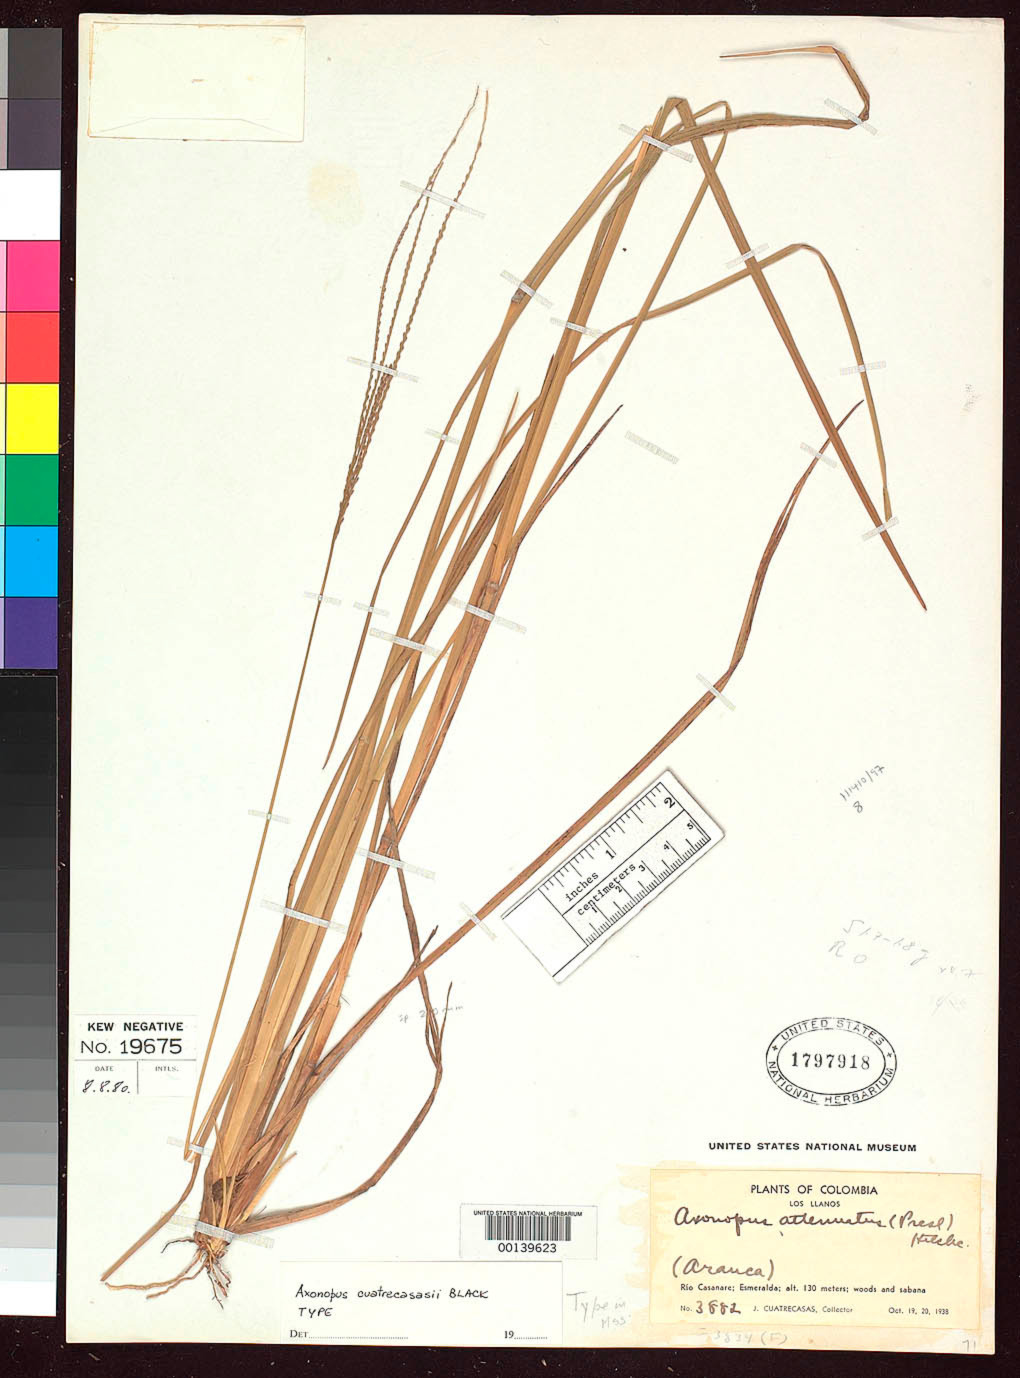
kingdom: Plantae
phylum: Tracheophyta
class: Liliopsida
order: Poales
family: Poaceae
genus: Axonopus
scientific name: Axonopus cuatrecasasii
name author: G.A. Black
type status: Holotype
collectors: J. Cuatrecasas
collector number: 3882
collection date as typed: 19 Oct 1938 to 20 Oct 1938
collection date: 1938-10-19/1938-10-20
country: Colombia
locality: Rio Casanare, Esmeralda, Los Llanos.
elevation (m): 130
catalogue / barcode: US 1797918